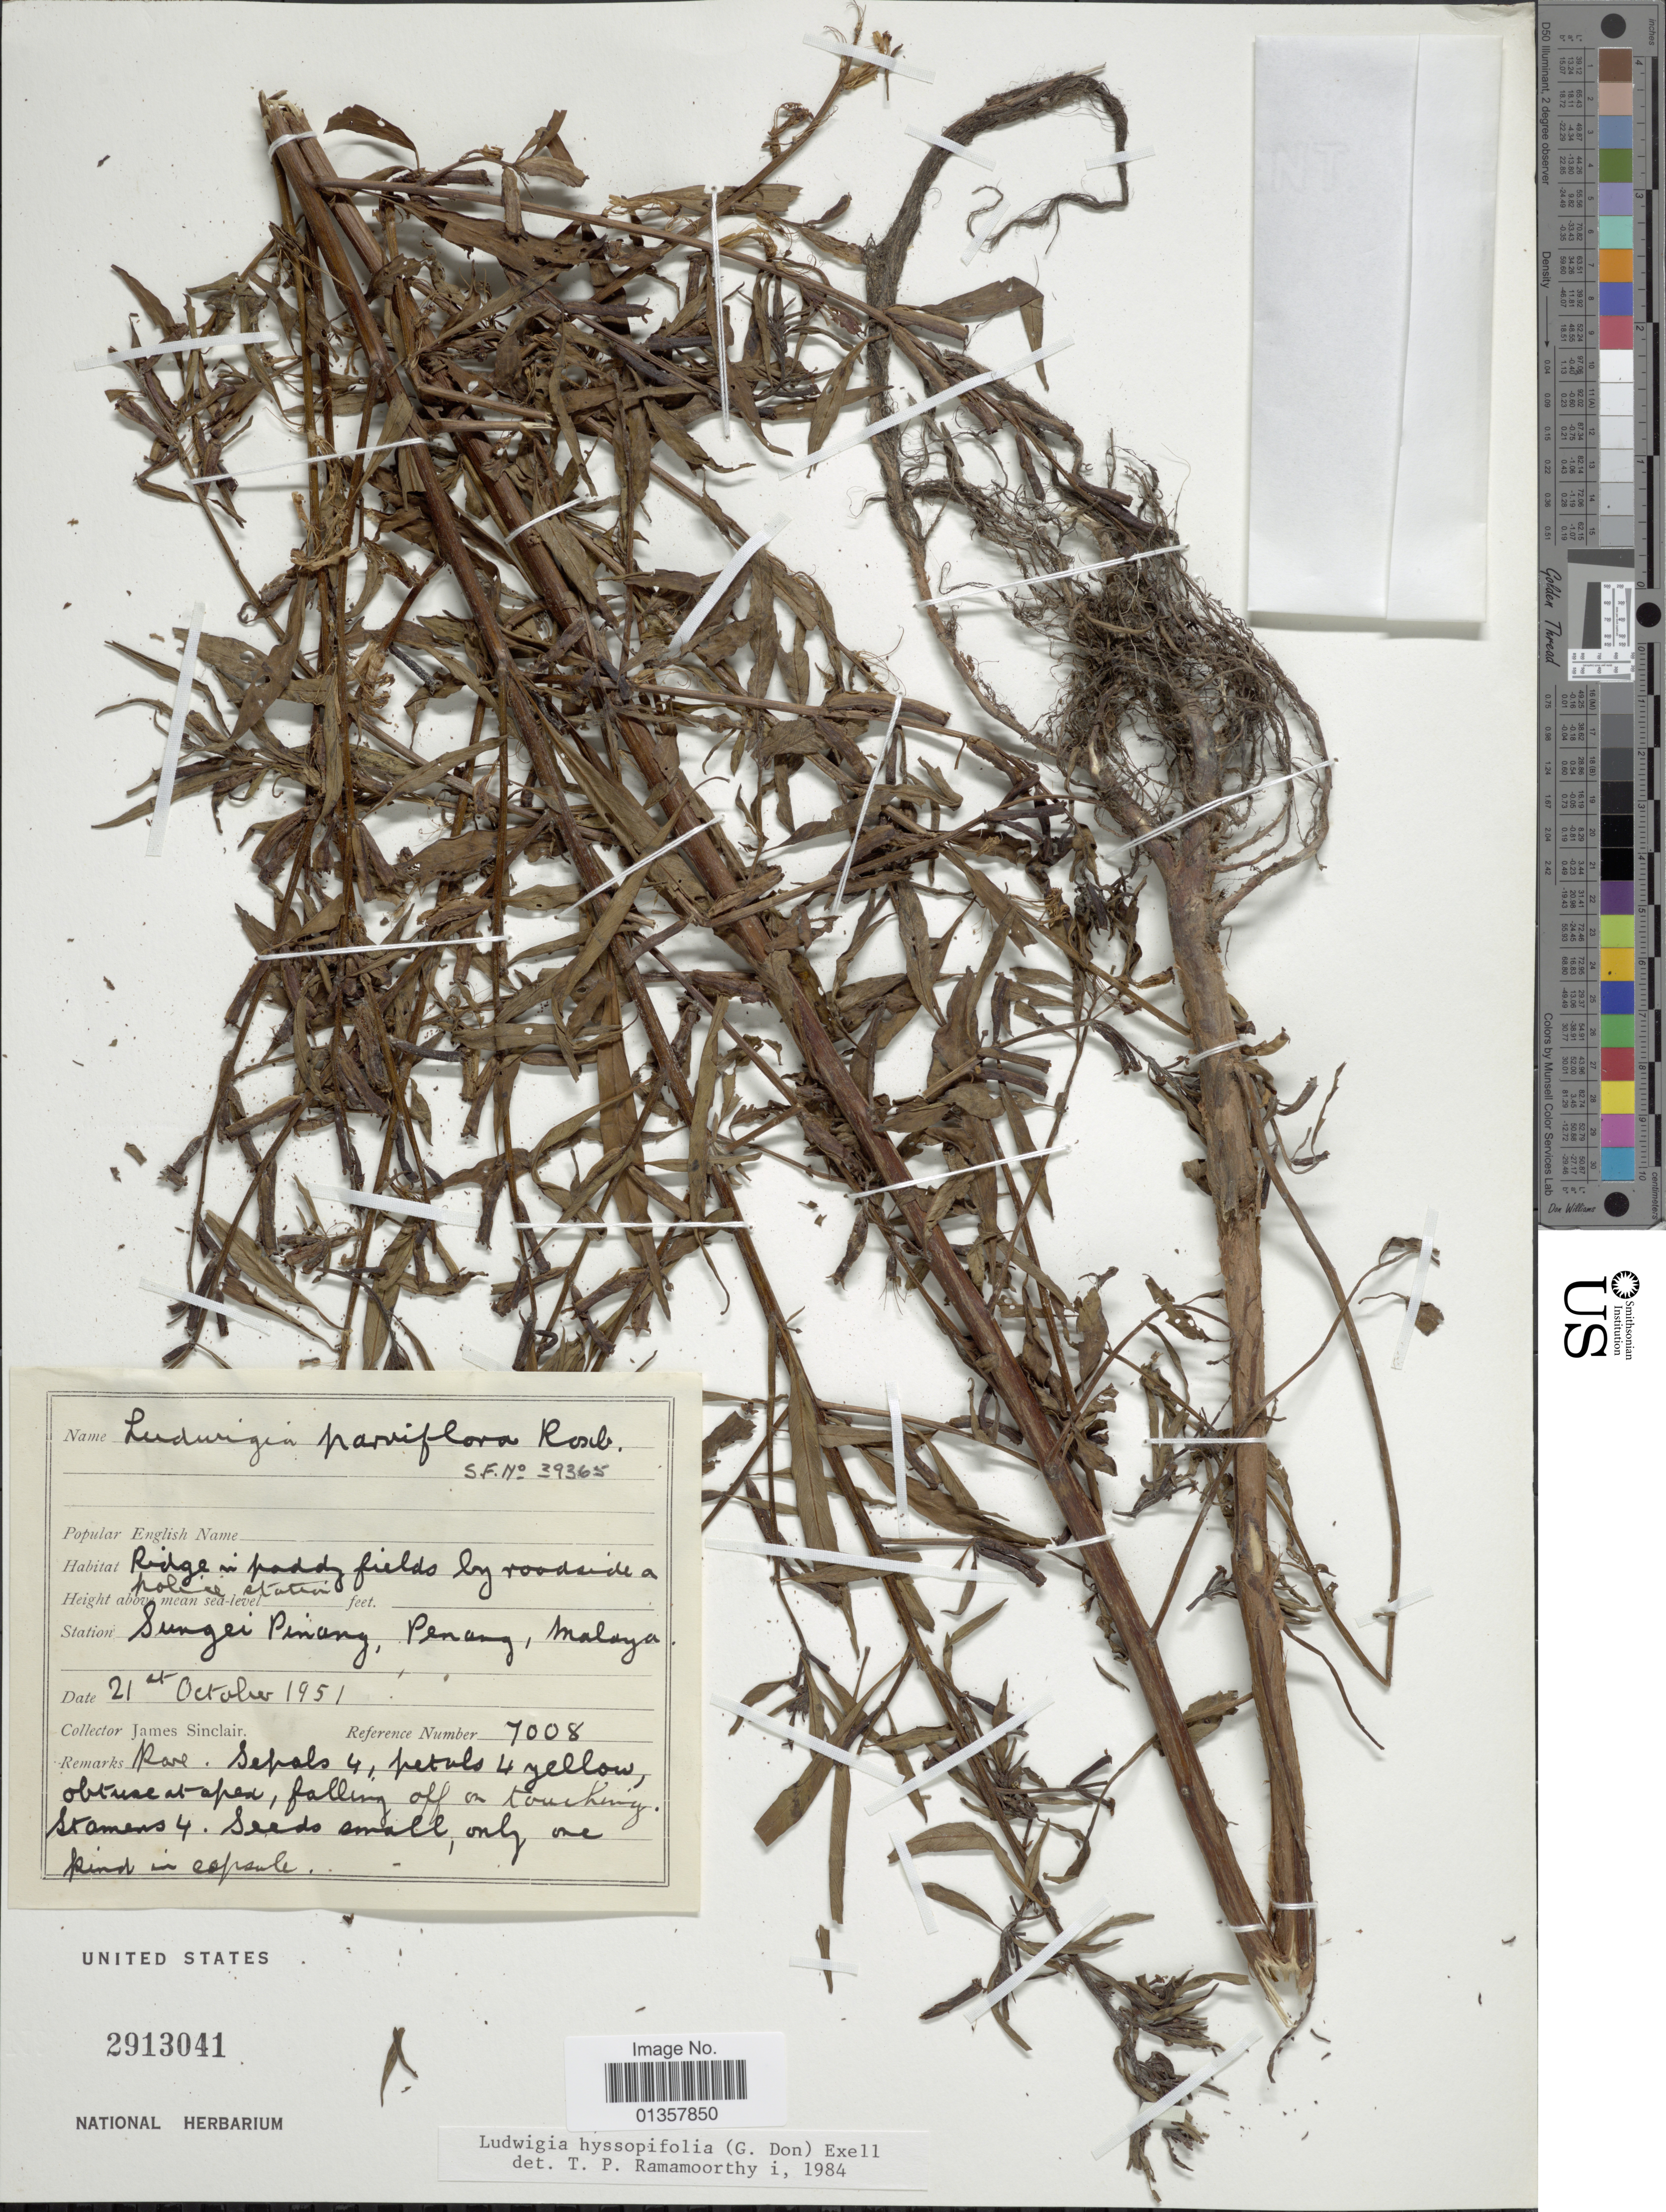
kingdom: Plantae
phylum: Tracheophyta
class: Magnoliopsida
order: Myrtales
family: Onagraceae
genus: Ludwigia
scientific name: Ludwigia hyssopifolia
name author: (G. Don) Exell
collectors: J. Sinclair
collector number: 7008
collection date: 1951-10-21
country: Malaysia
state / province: Pinang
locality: Sungei Penang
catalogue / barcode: US 2913041